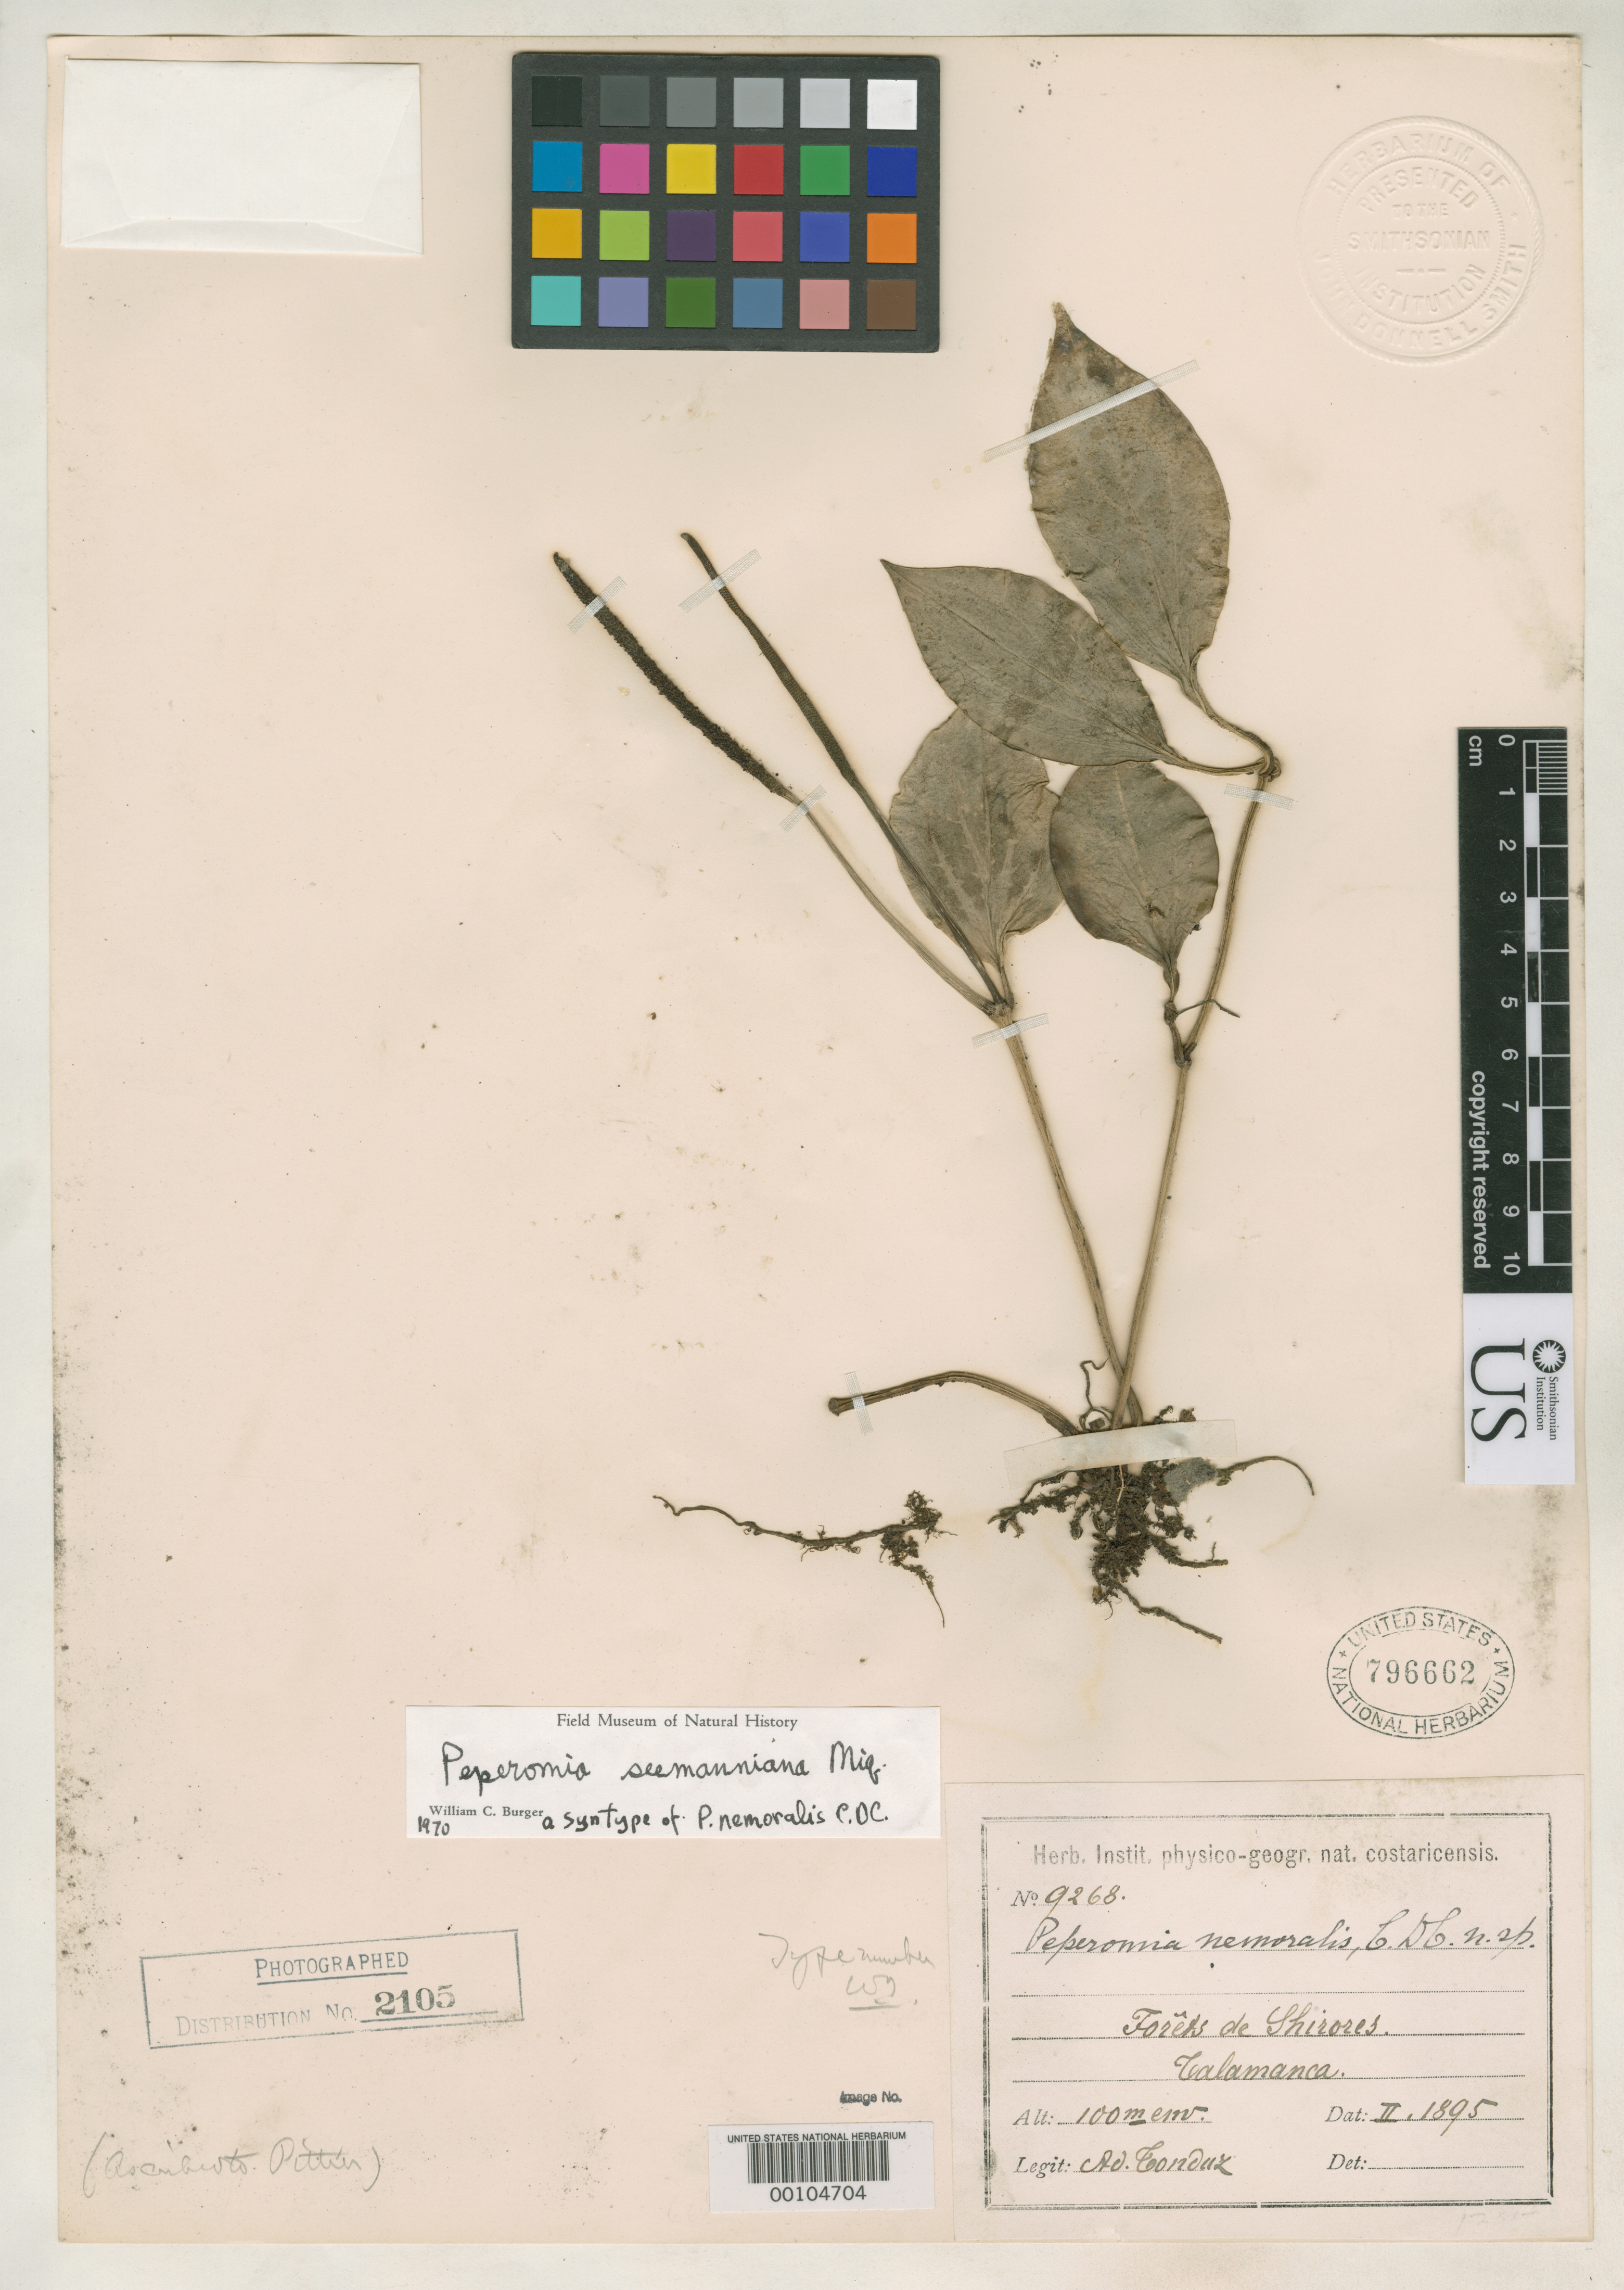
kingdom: Plantae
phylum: Tracheophyta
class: Magnoliopsida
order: Piperales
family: Piperaceae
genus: Peperomia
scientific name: Peperomia nemoralis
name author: C. DC. in Pittier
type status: Syntype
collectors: A. Tonduz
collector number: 9268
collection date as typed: Feb 1895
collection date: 1895-02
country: Costa Rica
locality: Talamanca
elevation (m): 100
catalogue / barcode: US 796662